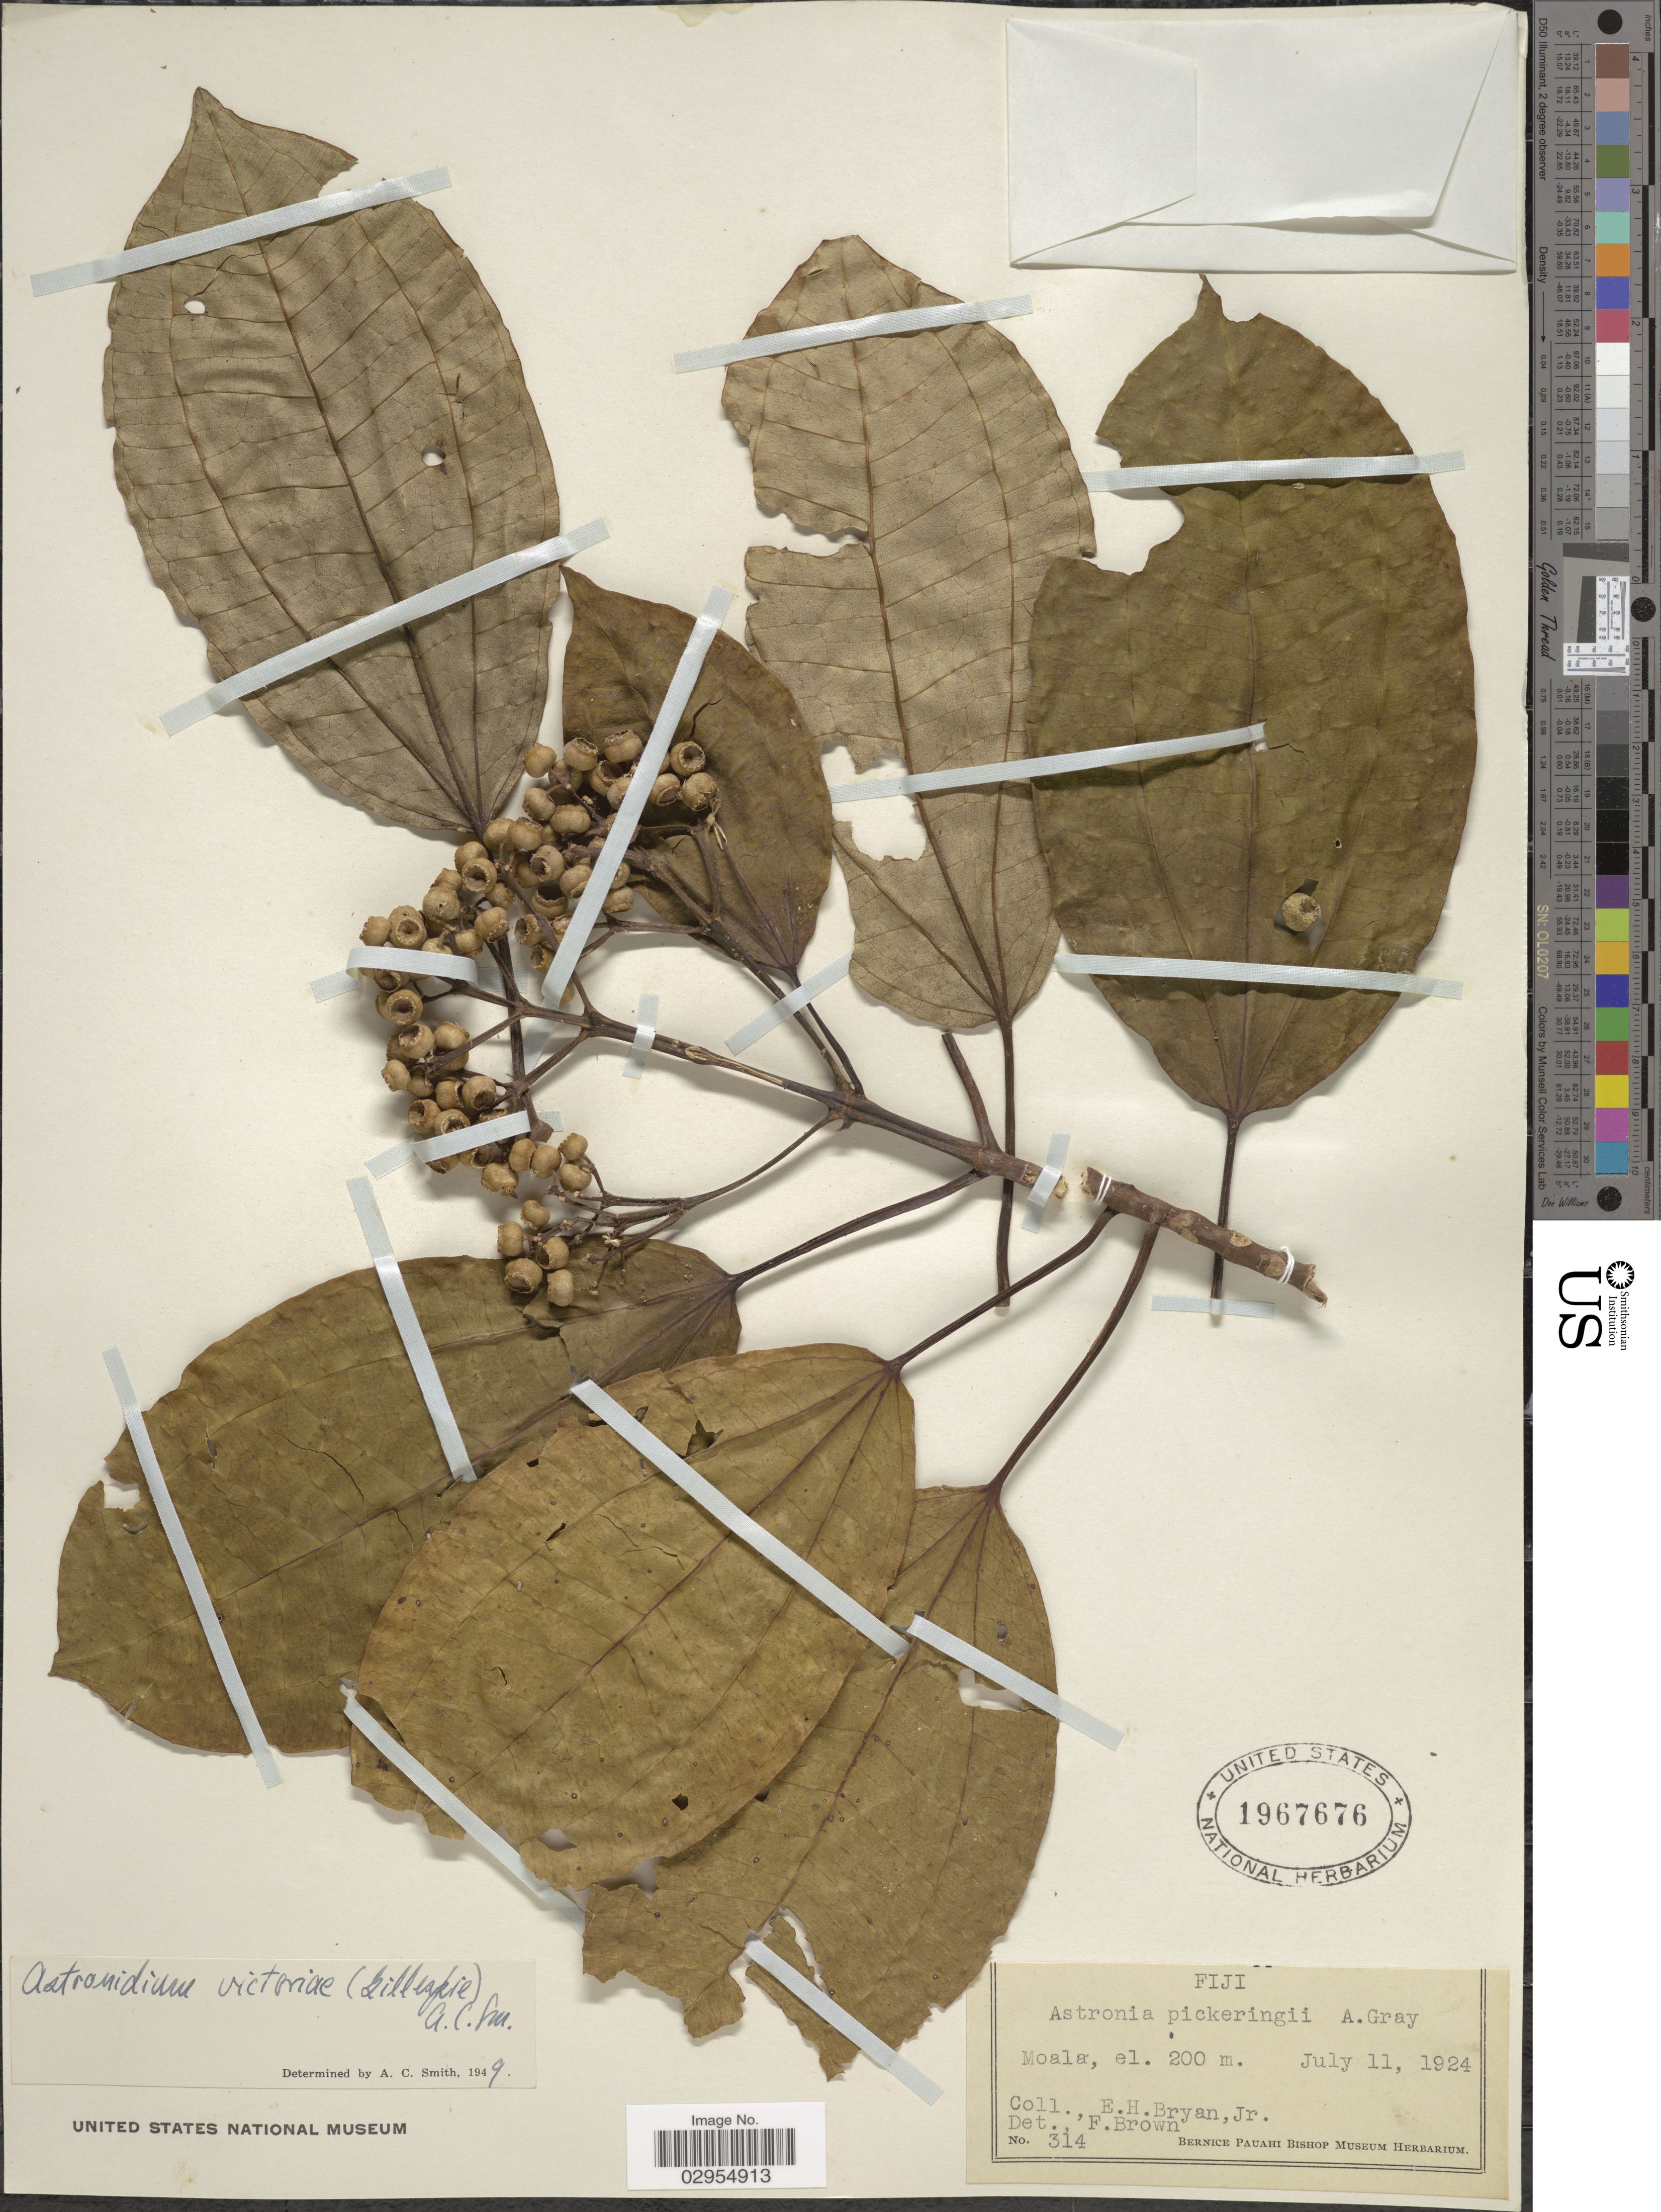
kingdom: Plantae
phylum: Tracheophyta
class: Magnoliopsida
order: Myrtales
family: Melastomataceae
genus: Astronidium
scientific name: Astronidium victoriae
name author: (Gill.) A.C. Sm.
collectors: E. Bryan Jr.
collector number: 314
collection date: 1924-07-11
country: Fiji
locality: Moala.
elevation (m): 200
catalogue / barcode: US 1967676